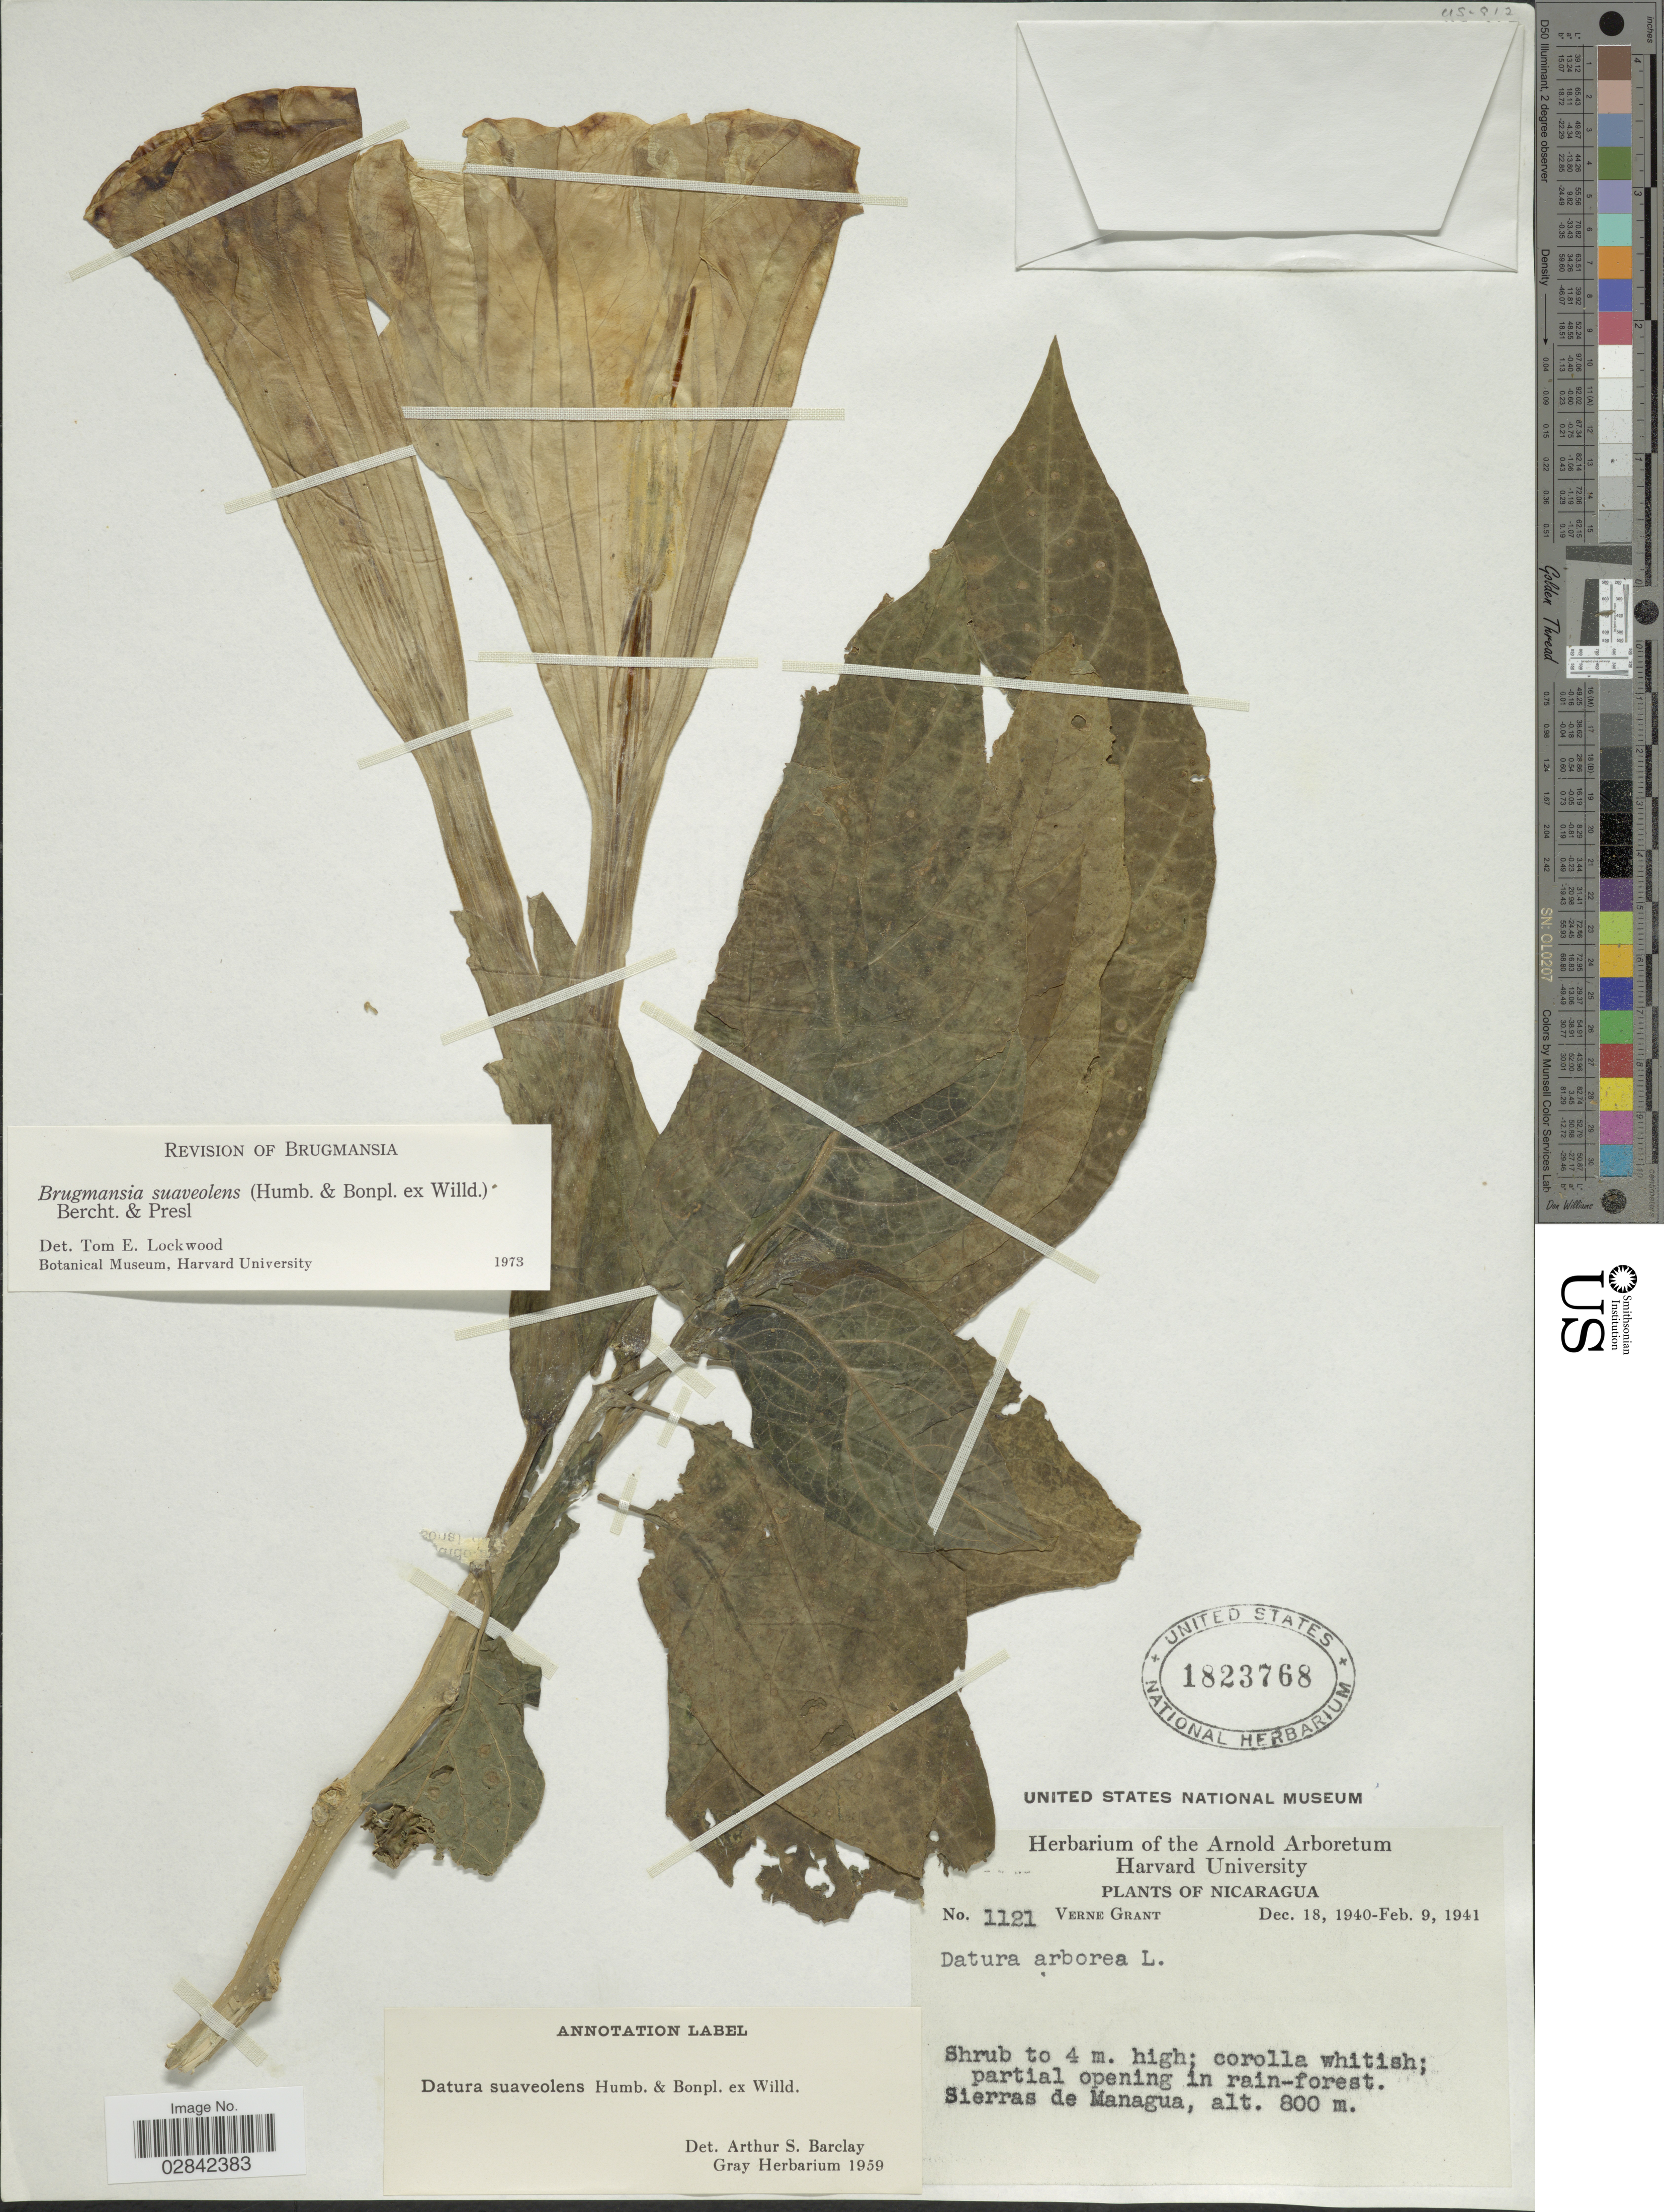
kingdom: Plantae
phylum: Tracheophyta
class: Magnoliopsida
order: Solanales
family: Solanaceae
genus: Brugmansia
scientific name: Brugmansia suaveolens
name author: (Humb. & Bonpl. ex Willd.) Brecht. & J. Presl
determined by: Lockwood, T. E.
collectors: V. Grant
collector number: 1121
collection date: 1940-12-18/1941-02-09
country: Nicaragua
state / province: Managua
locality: Sierras de Managua.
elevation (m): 800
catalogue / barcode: US 1823768